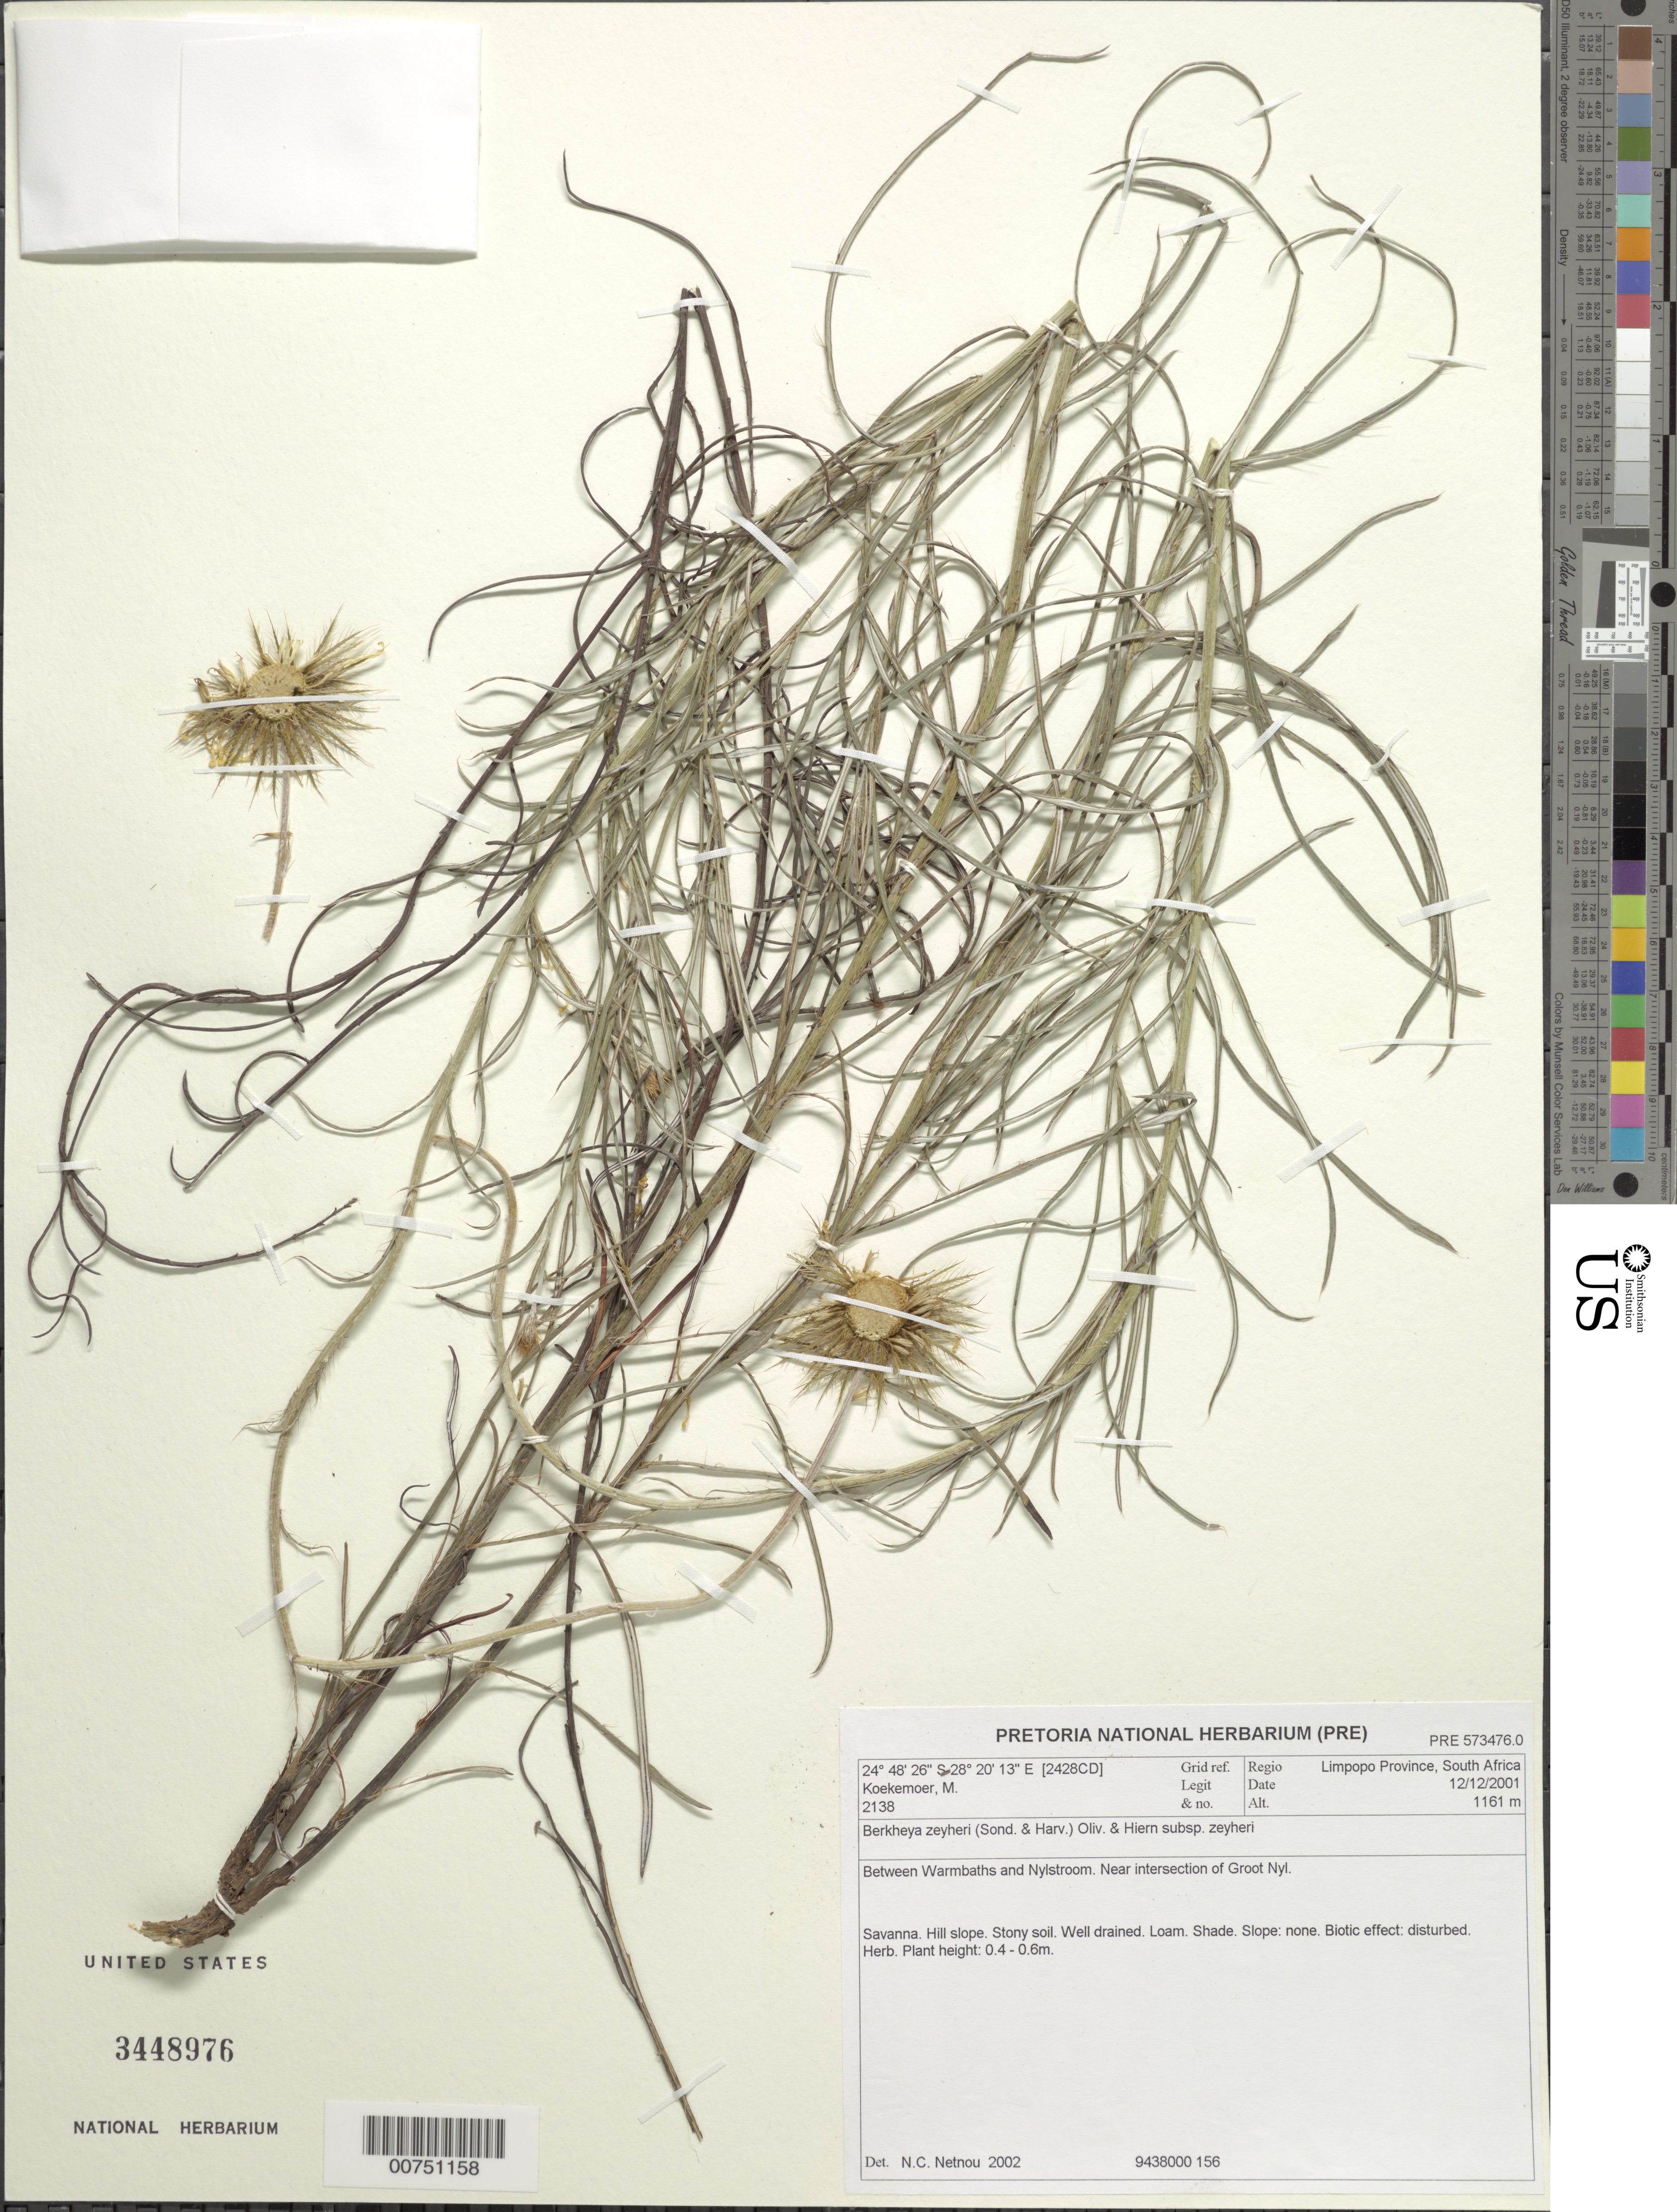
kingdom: Plantae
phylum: Tracheophyta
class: Magnoliopsida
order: Asterales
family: Asteraceae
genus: Berkheya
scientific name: Berkheya zeyheri subsp. zeyheri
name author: (Sond. & Harv.) Oliv. & Hiern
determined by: Netnou, N. C.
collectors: M. Koekemoer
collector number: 2138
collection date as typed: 12 December 2001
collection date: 2001-12-12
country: South Africa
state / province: Limpopo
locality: Limpopo Province; between Warmbaths and Nylstroom, near intersection of Groot Nyl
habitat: Savanna; hillslope, stony soil, well-drained, loam, shade, disturbed area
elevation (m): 1161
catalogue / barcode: US 3448976